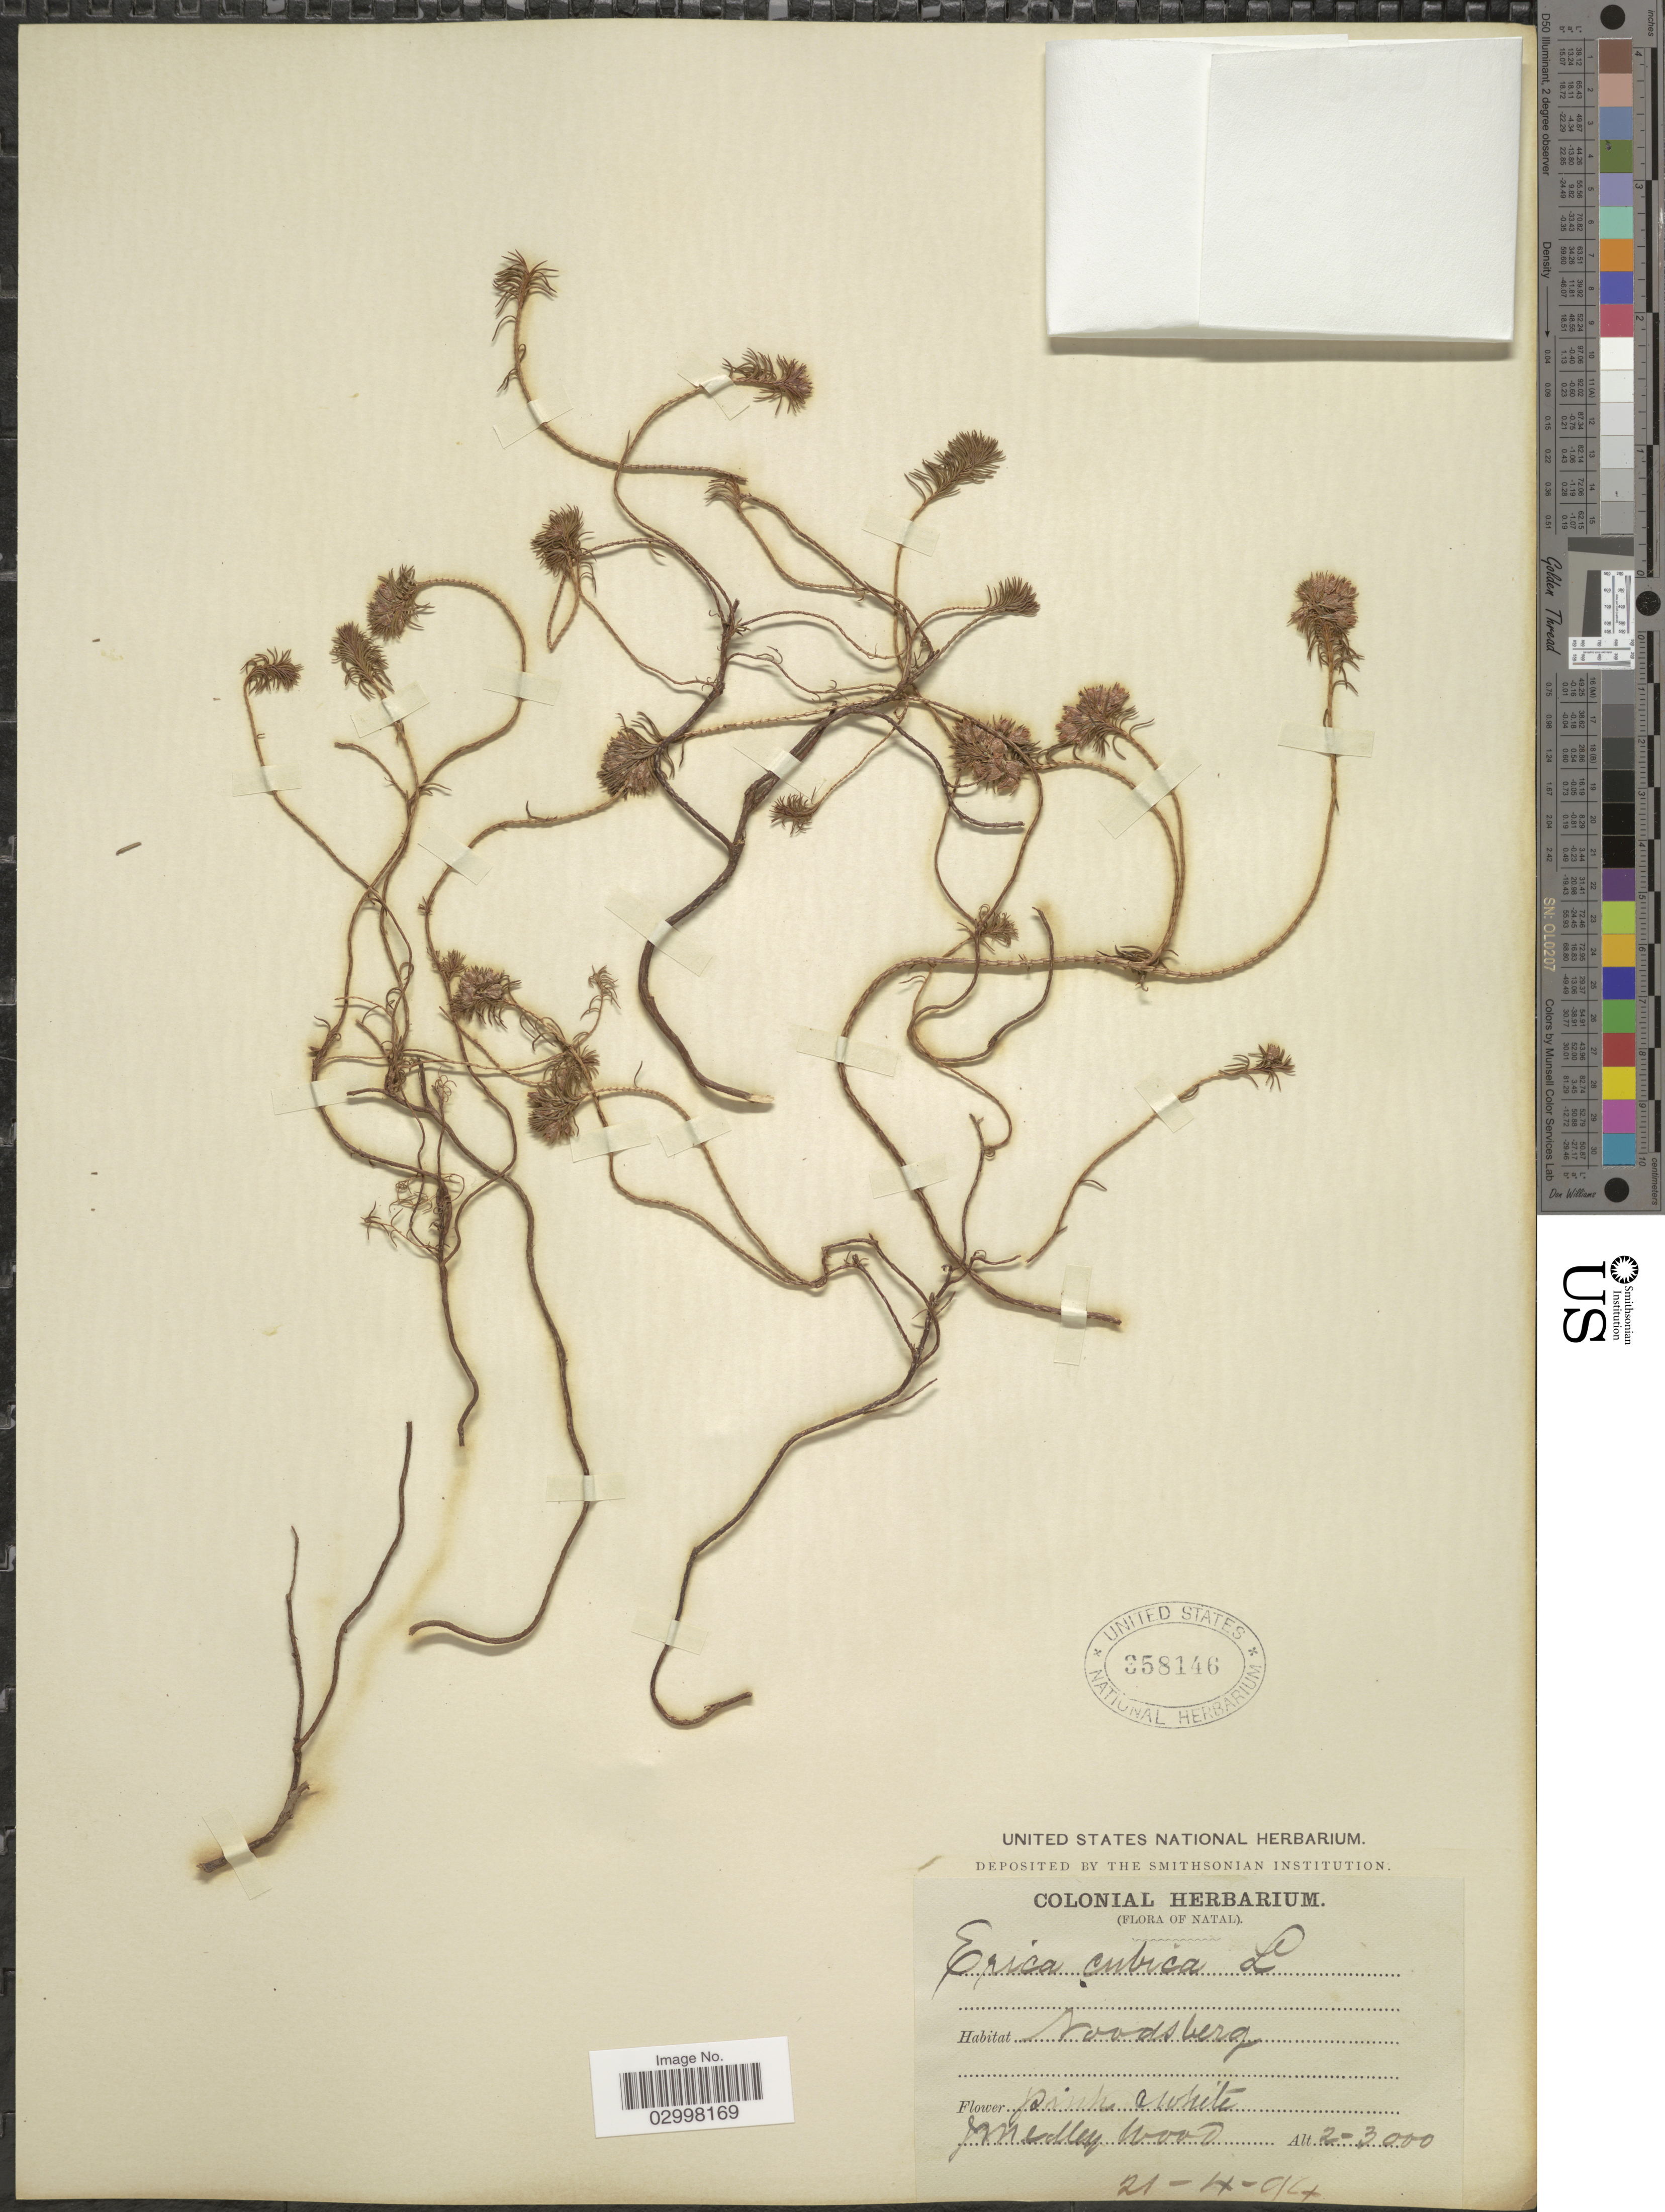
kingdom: Plantae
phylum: Tracheophyta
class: Magnoliopsida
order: Ericales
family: Ericaceae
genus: Erica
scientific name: Erica cubica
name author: L.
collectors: J. Medley Wood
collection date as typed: Transcribed d/m/y: 21/4/94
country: South Africa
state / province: KwaZulu-Natal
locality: Natal. Noodsberg.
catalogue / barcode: US 358146